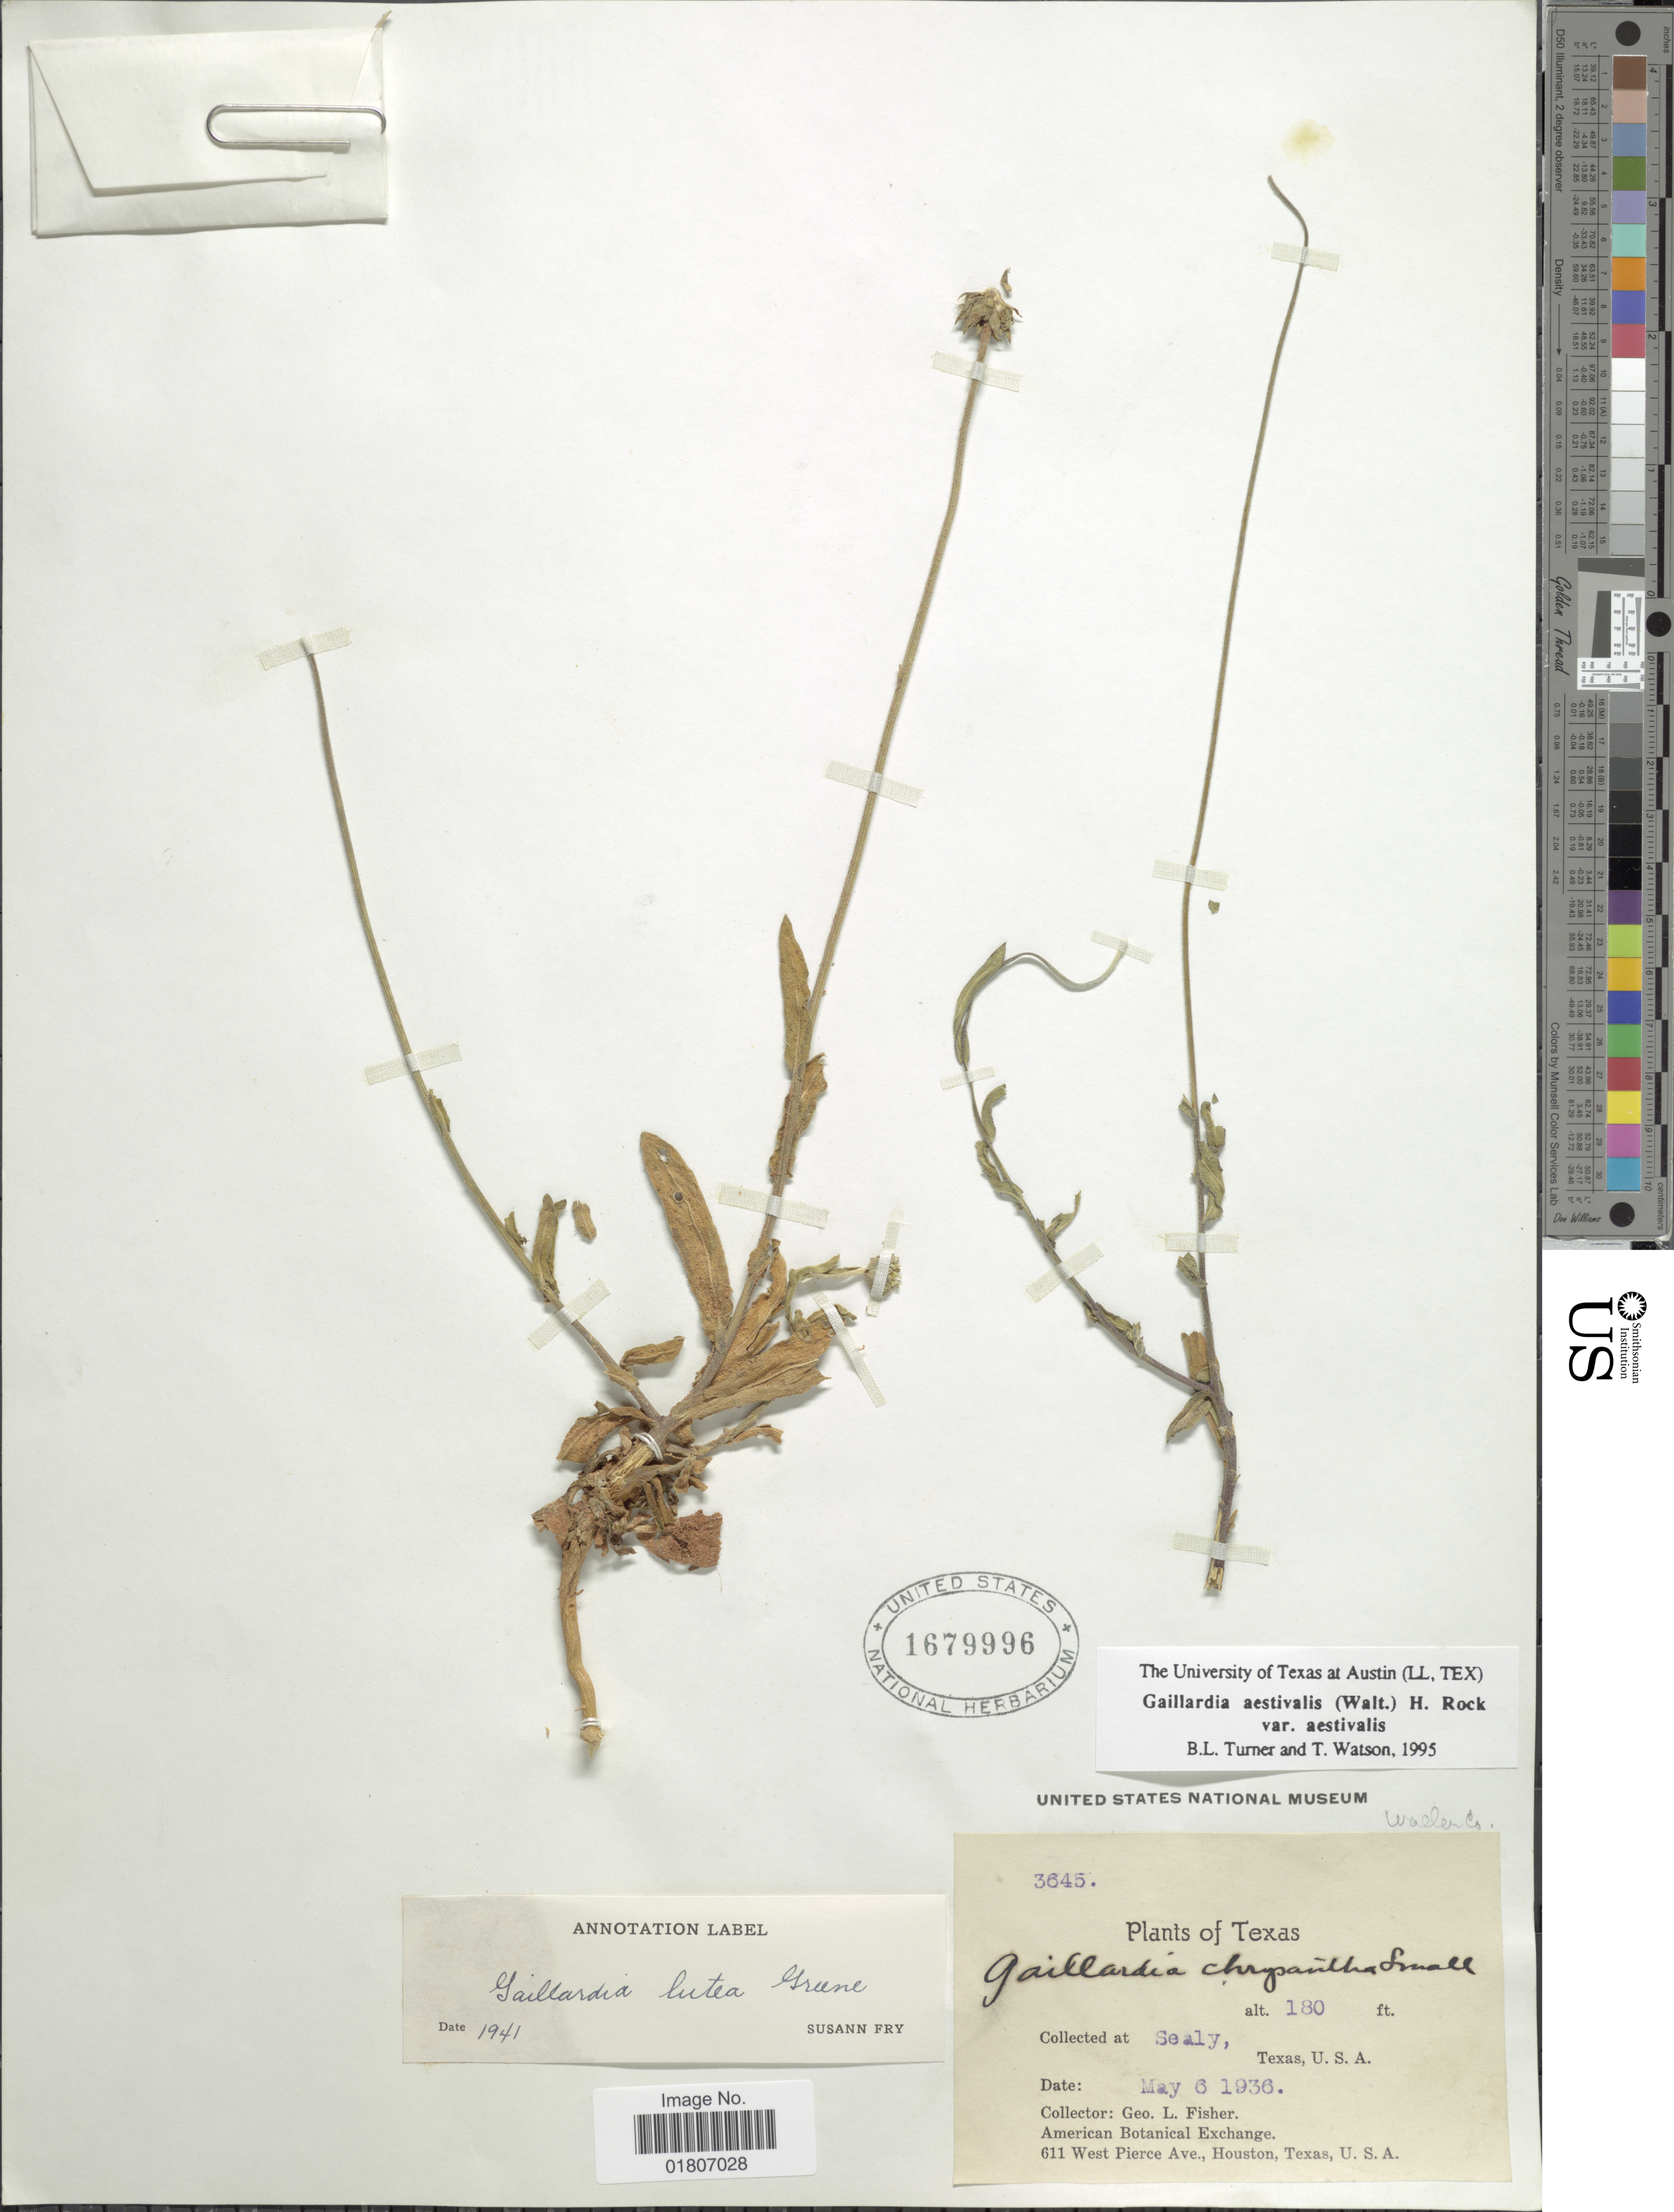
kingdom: Plantae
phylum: Tracheophyta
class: Magnoliopsida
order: Asterales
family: Asteraceae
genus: Gaillardia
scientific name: Gaillardia aestivalis var. aestivalis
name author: (Walter) H. Rock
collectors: G. L. Fisher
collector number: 3645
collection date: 1936-05-06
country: United States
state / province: Texas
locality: Sealy. Waller Co.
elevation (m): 55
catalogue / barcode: US 1679996